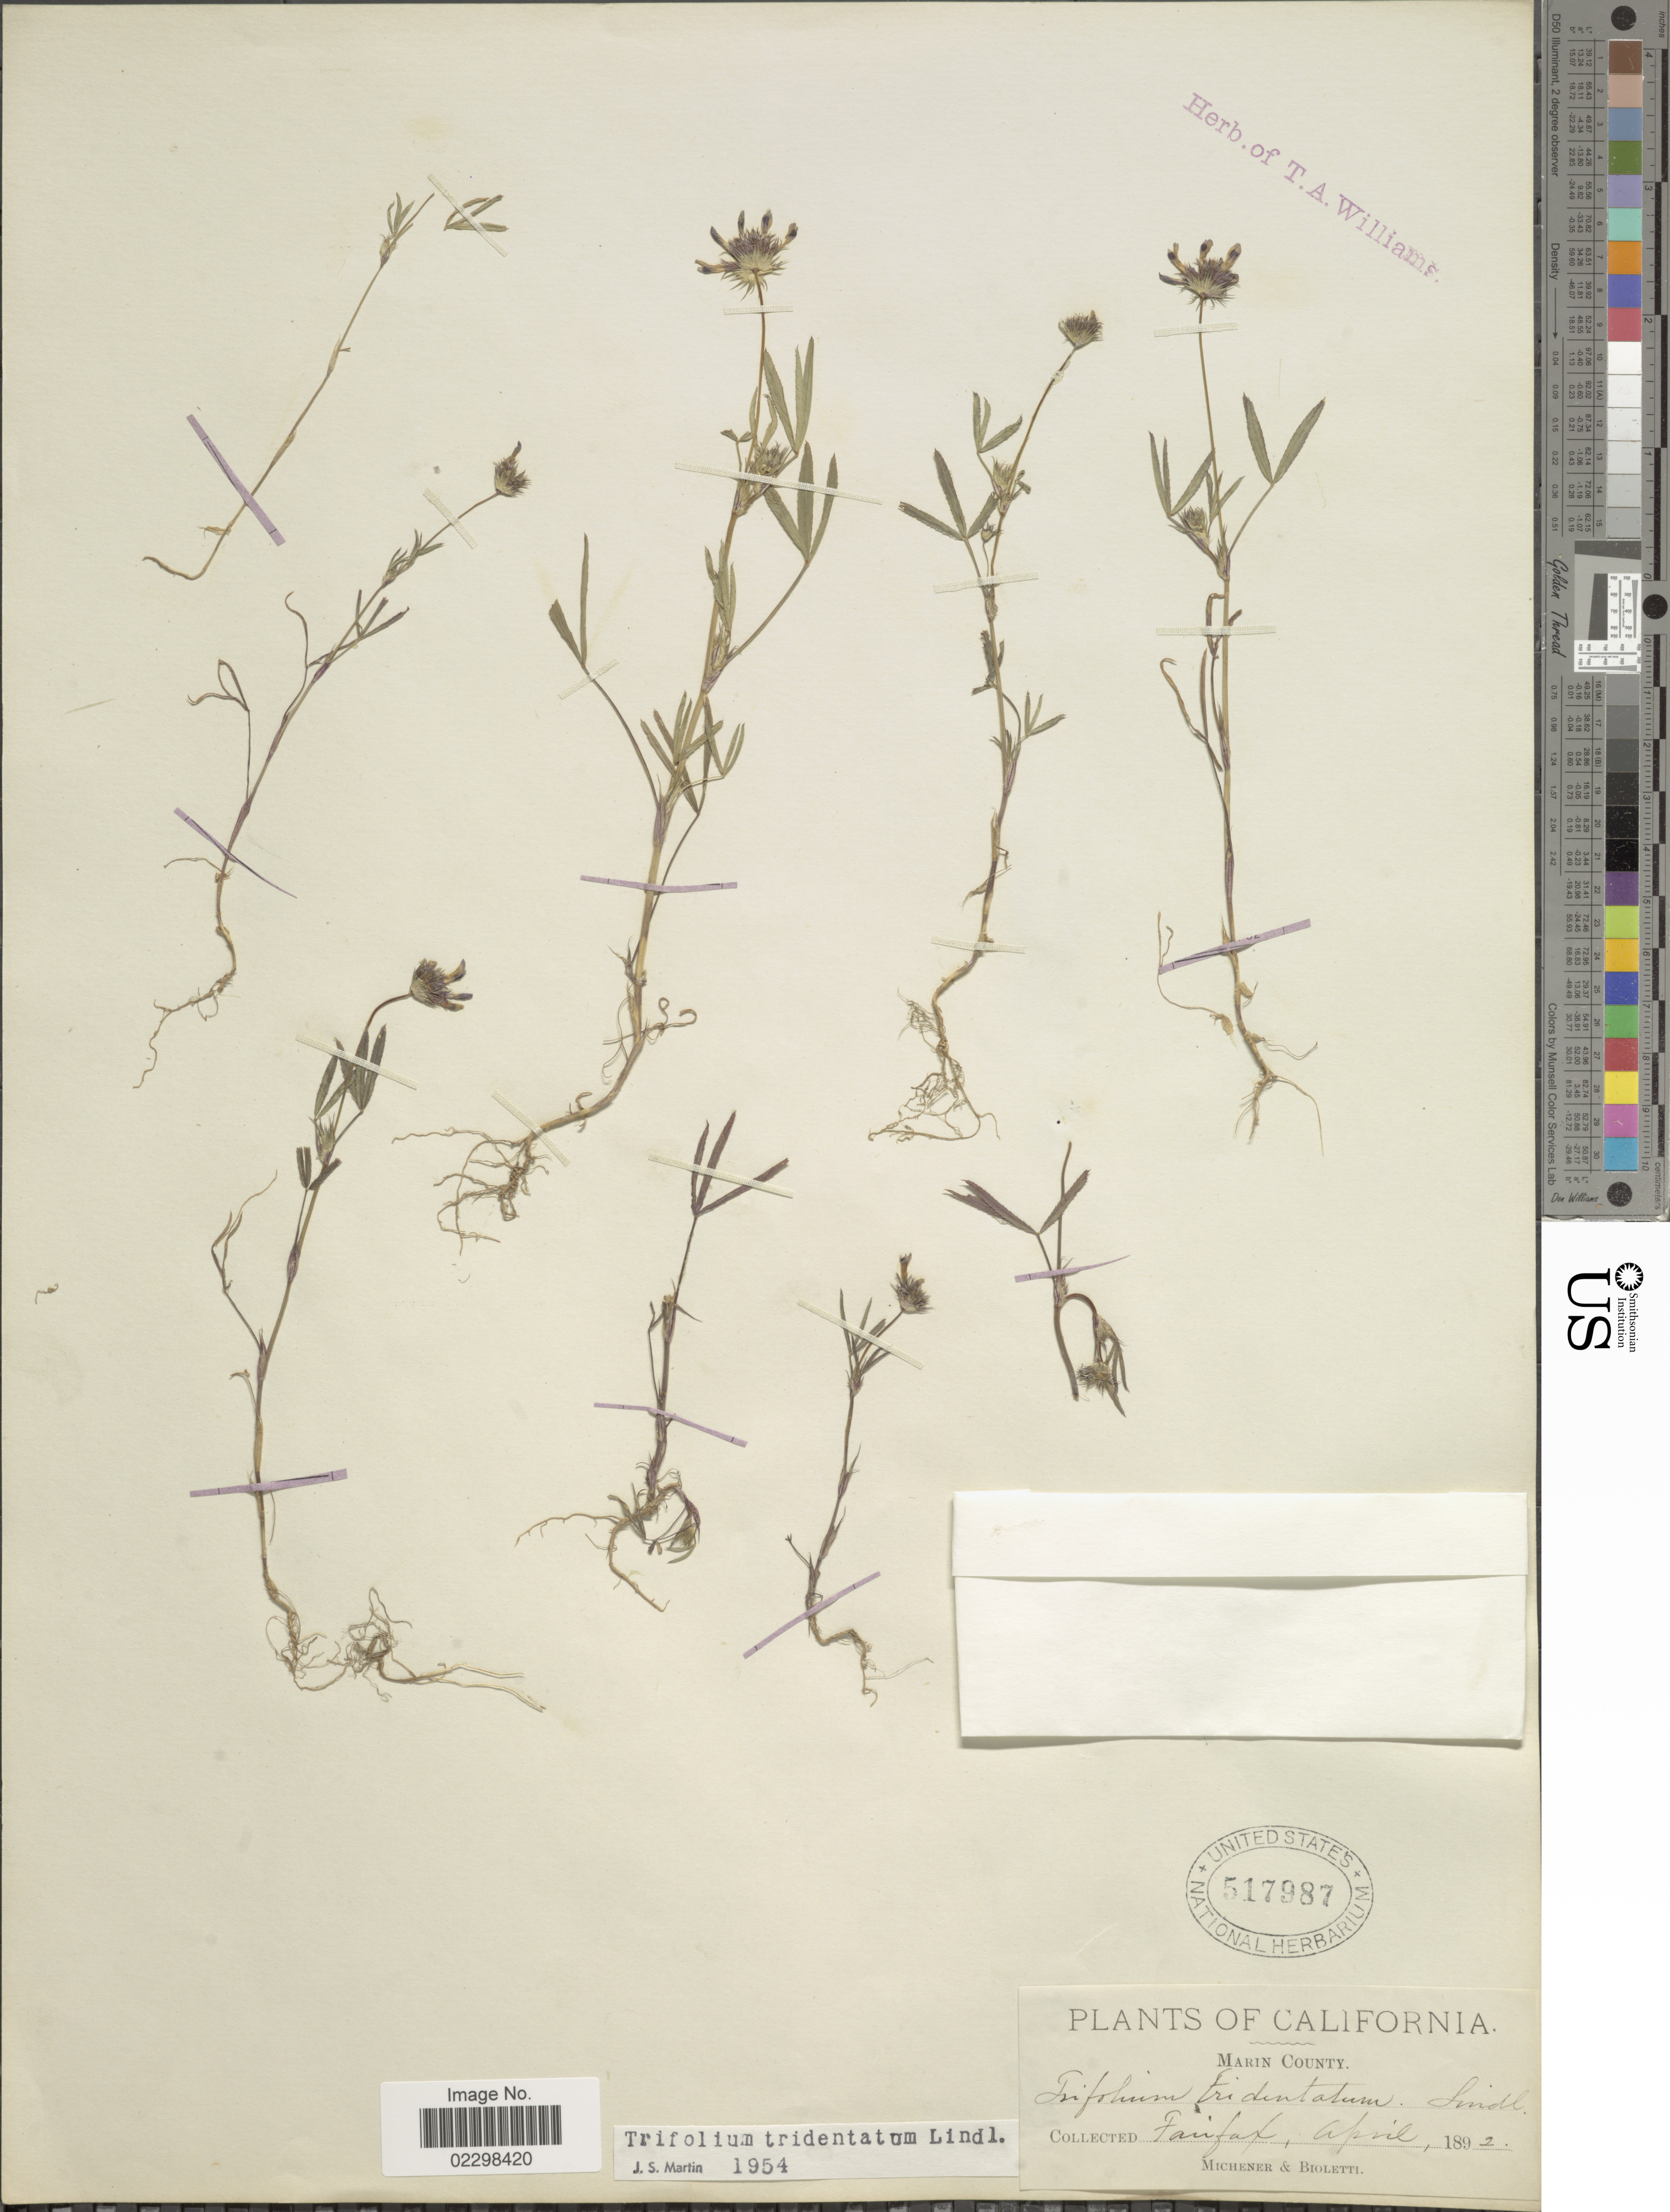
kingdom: Plantae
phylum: Tracheophyta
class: Magnoliopsida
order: Fabales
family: Fabaceae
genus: Trifolium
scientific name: Trifolium tridentatum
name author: Lindl.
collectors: -. Michener & -- Bioletti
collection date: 1892-04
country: United States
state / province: California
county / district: Marin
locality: California. Marin County, Fairfax.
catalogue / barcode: US 517987